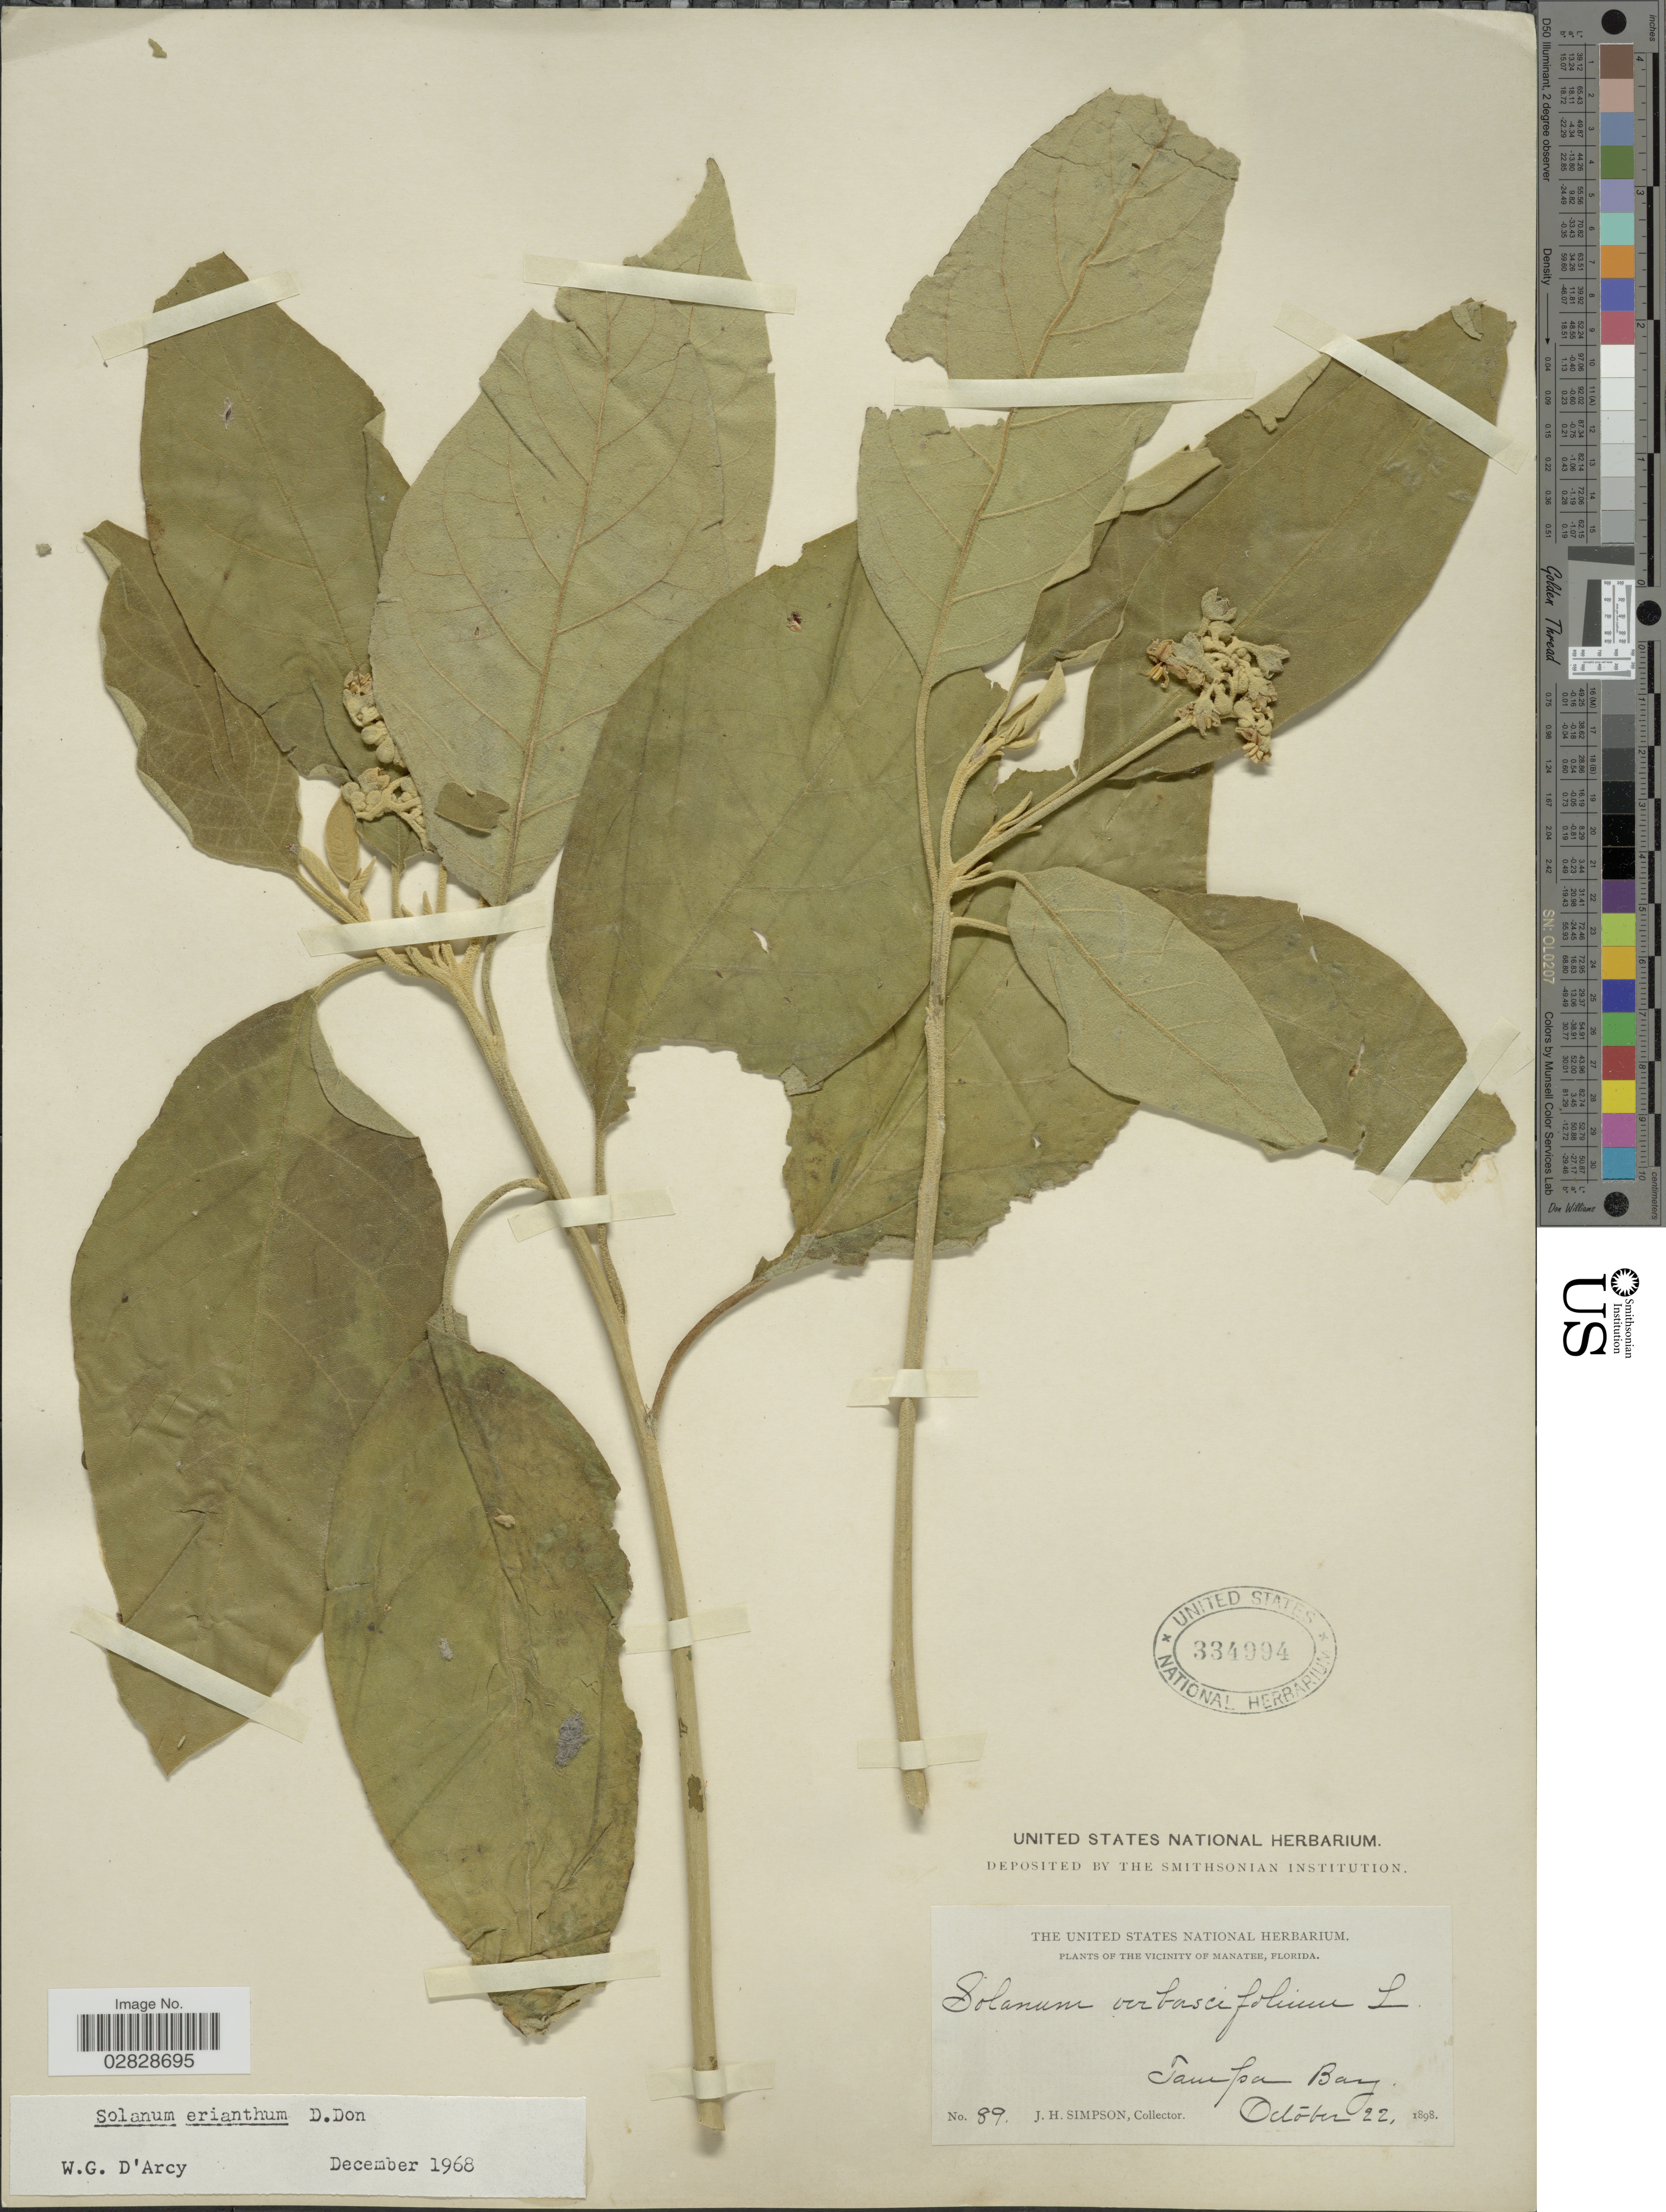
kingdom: Plantae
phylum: Tracheophyta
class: Magnoliopsida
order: Solanales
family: Solanaceae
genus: Solanum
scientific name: Solanum erianthum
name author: D. Don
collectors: J. H. Simpson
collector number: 89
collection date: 1898-10-22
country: United States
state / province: Florida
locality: The Vicinity of Manatee. Tampa Bay.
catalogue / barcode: US 334994